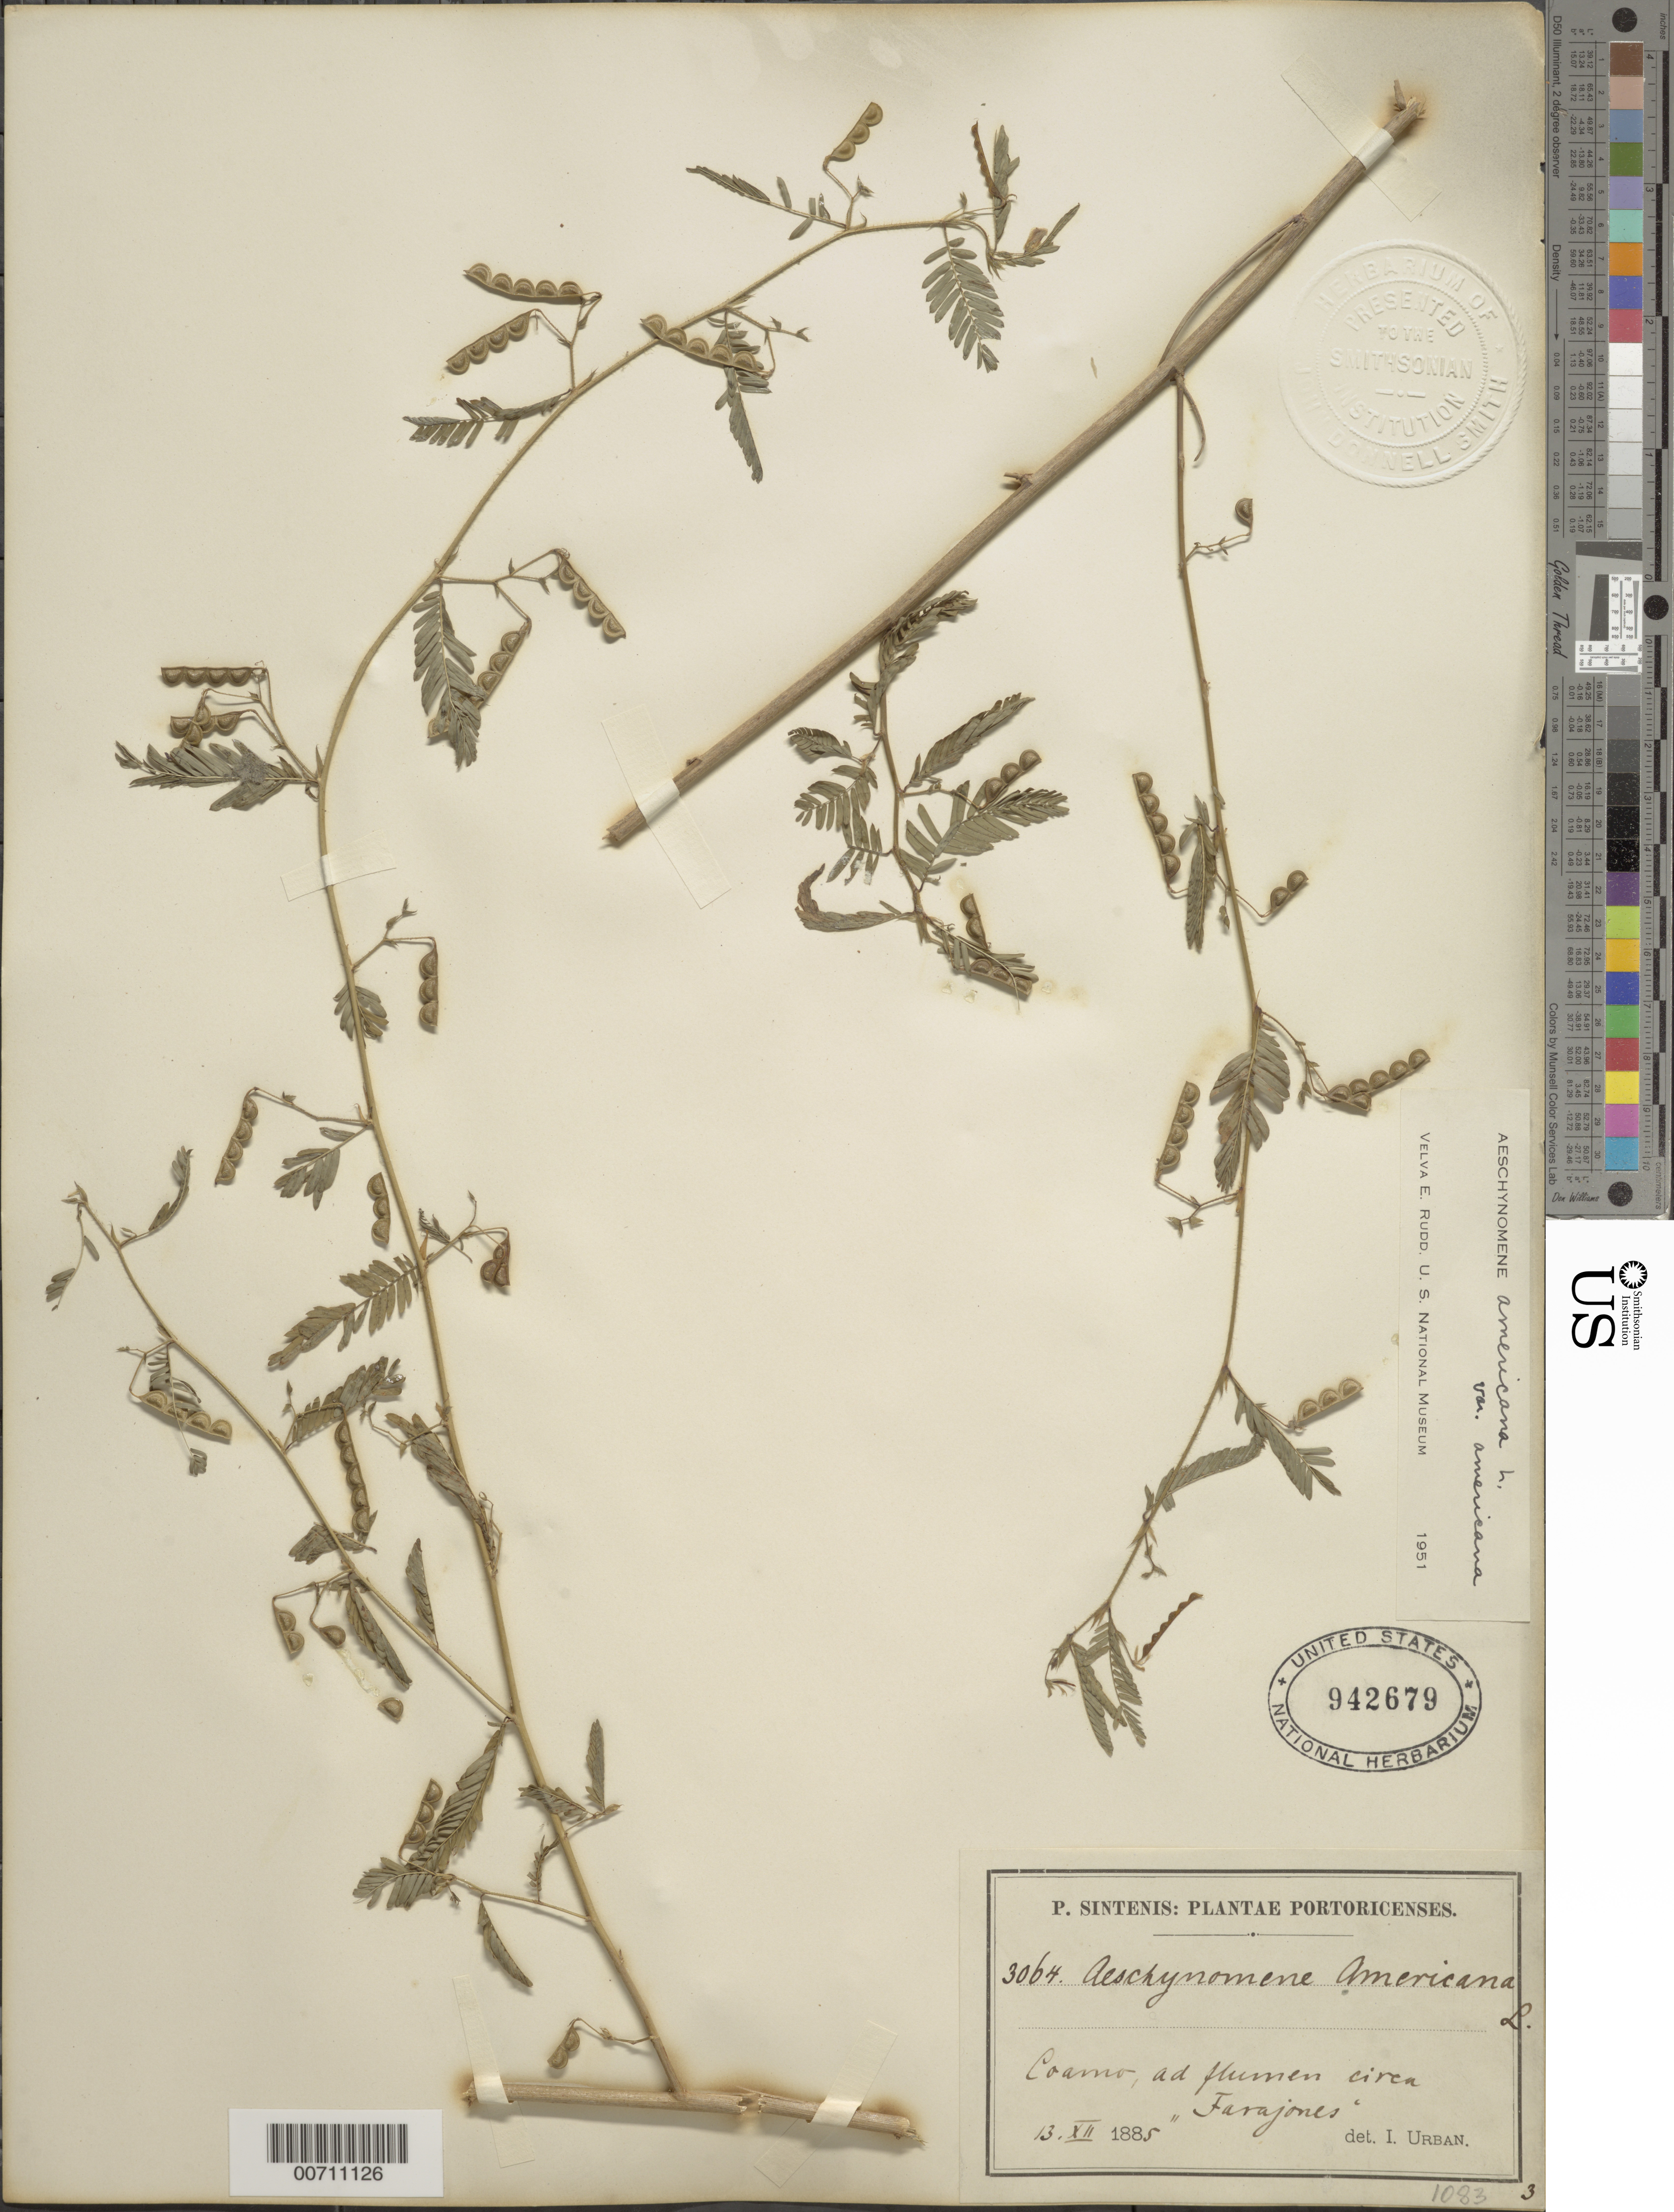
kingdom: Plantae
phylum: Tracheophyta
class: Magnoliopsida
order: Fabales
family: Fabaceae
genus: Aeschynomene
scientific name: Aeschynomene americana var. americana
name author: L.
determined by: Rudd, V. E.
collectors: P. Sintenis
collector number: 3064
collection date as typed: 13 Dec 1885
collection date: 1885-12-13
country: Puerto Rico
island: Greater Antilles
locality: Coamo, ad flumen circa Farajones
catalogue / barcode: US 942679